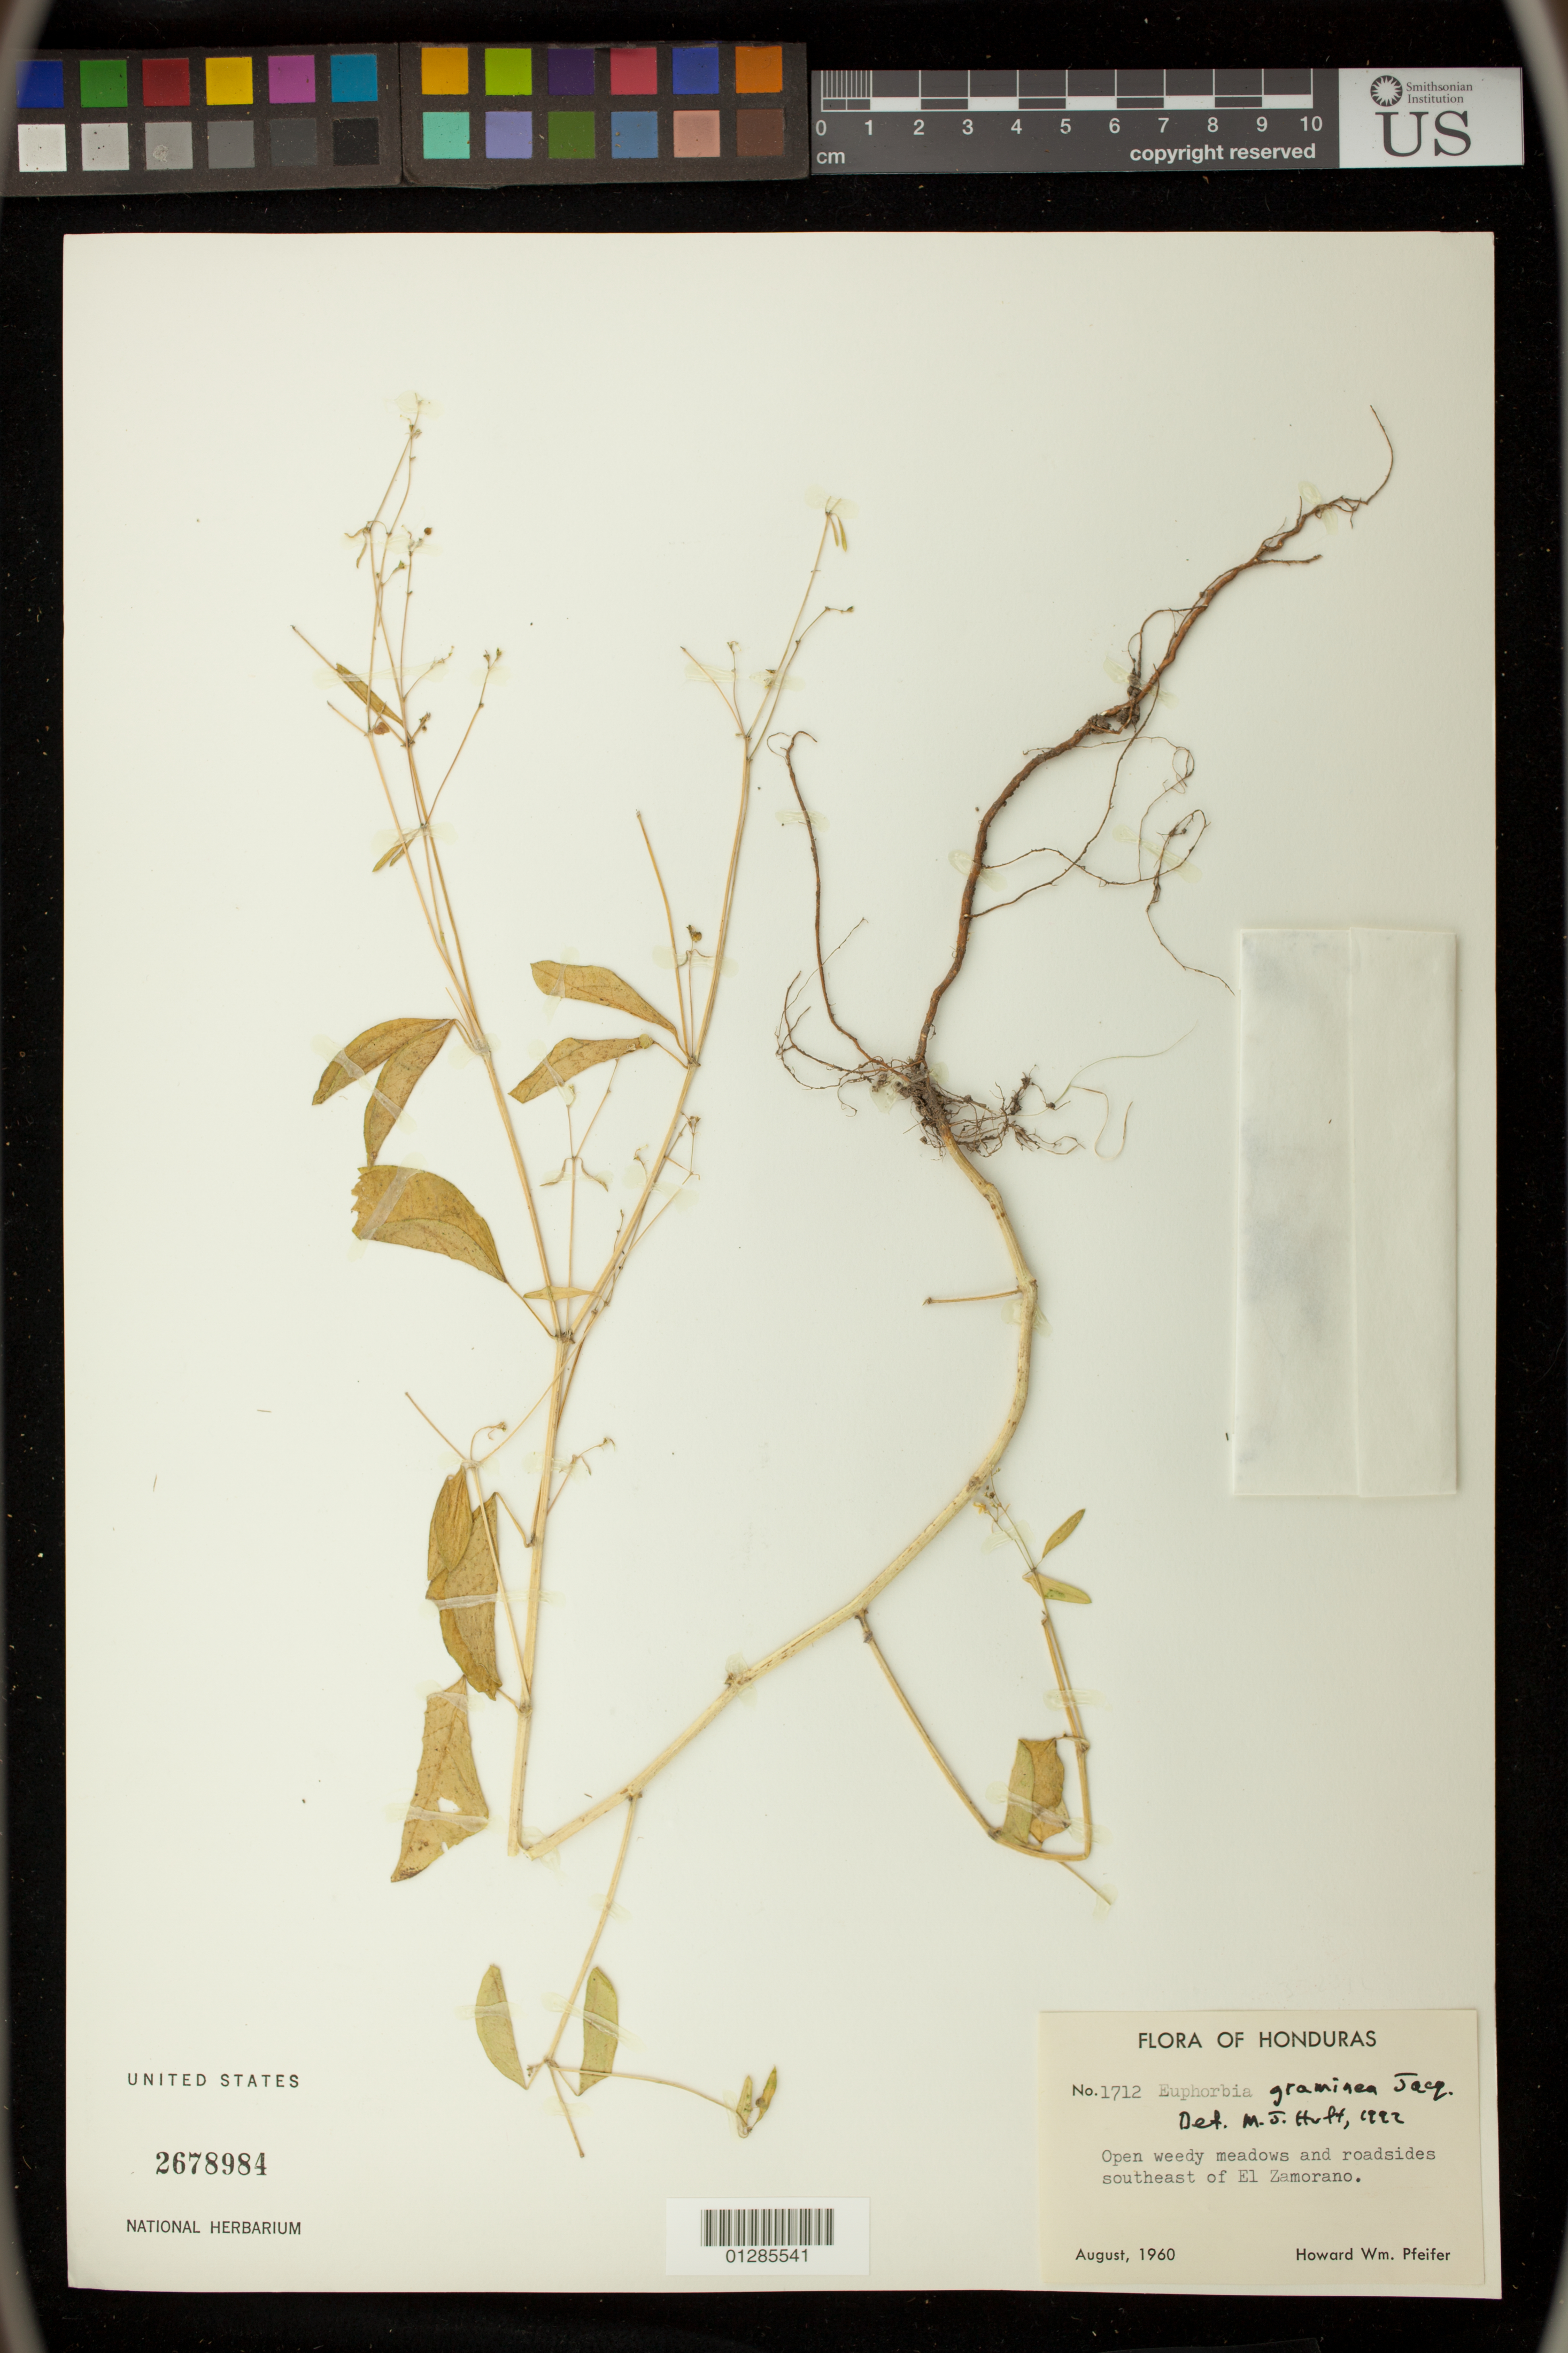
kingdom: Plantae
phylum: Tracheophyta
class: Magnoliopsida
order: Malpighiales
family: Euphorbiaceae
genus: Euphorbia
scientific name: Euphorbia graminea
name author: Jacq.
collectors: H. W. Pfeifer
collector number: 1712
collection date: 1960-08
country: Honduras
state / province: El Paraíso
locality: southeast of El Zamorano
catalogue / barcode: US 2678984